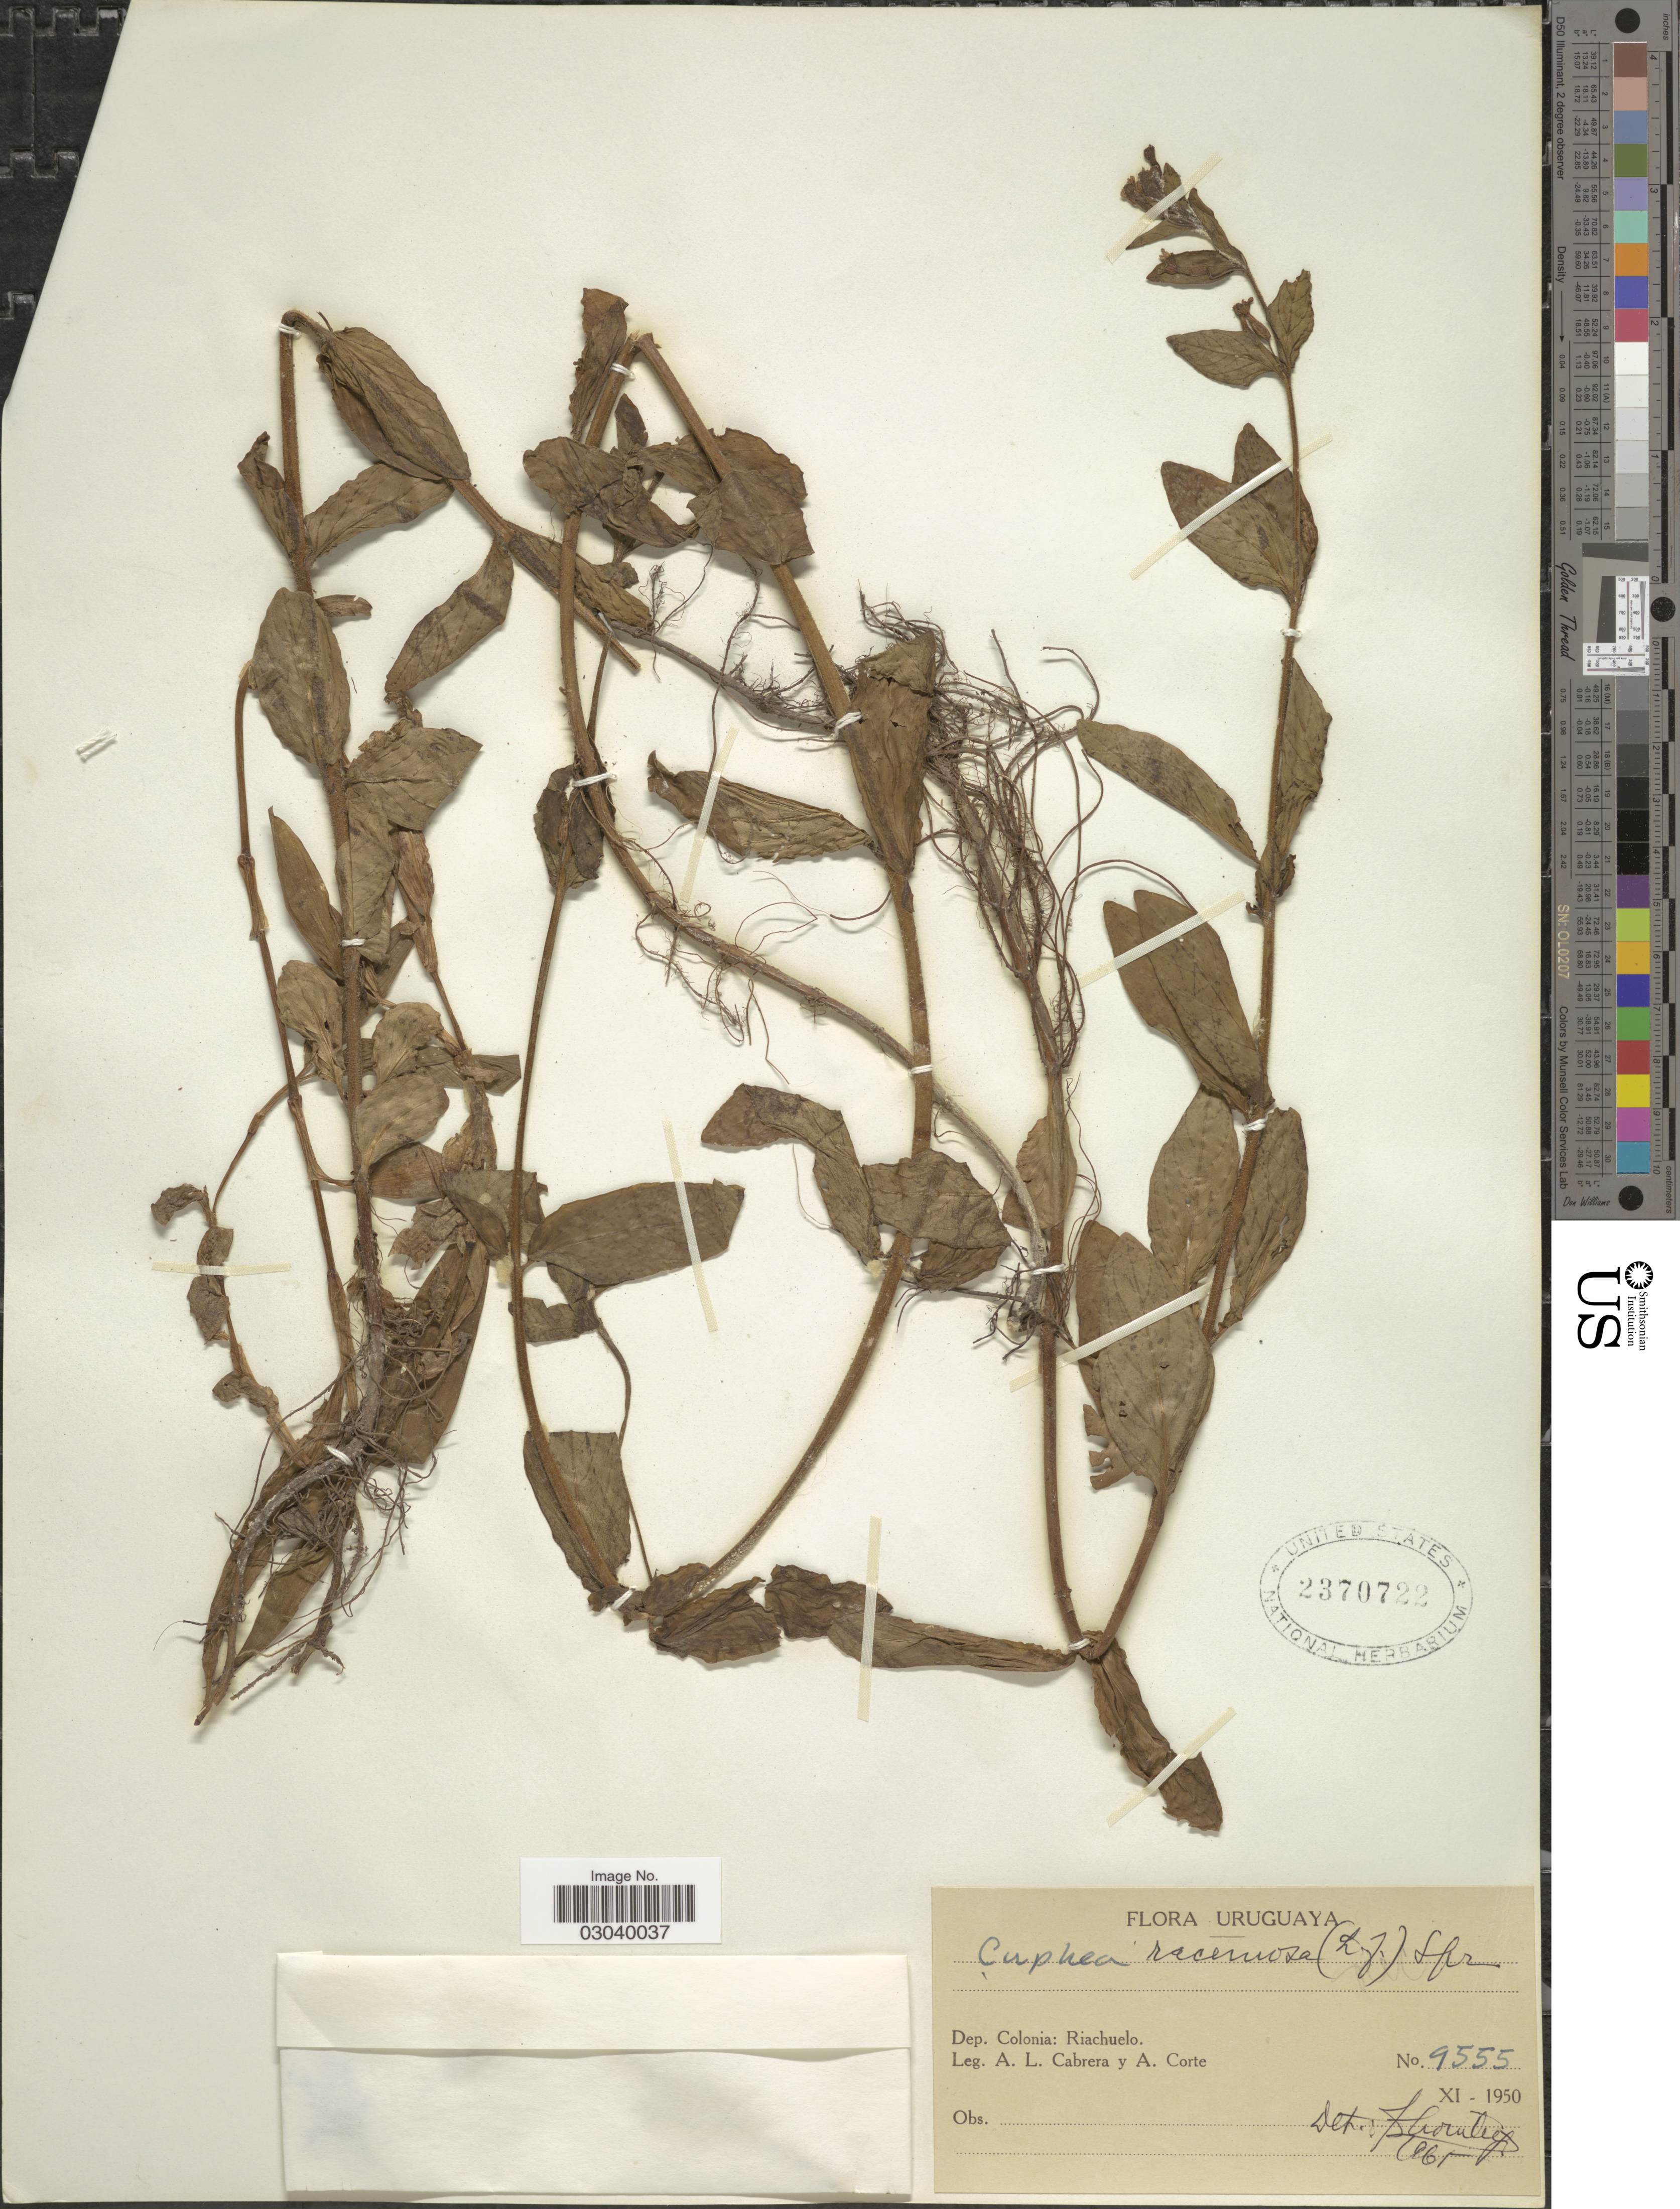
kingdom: Plantae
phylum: Tracheophyta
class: Magnoliopsida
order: Myrtales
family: Lythraceae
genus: Cuphea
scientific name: Cuphea racemosa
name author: (L. f.) Spreng.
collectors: A. L. Cabrera & A. Corte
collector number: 9555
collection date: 1950-11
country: Uruguay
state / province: Colonia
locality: Dep. Colonia: Riachuelo.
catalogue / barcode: US 2370722